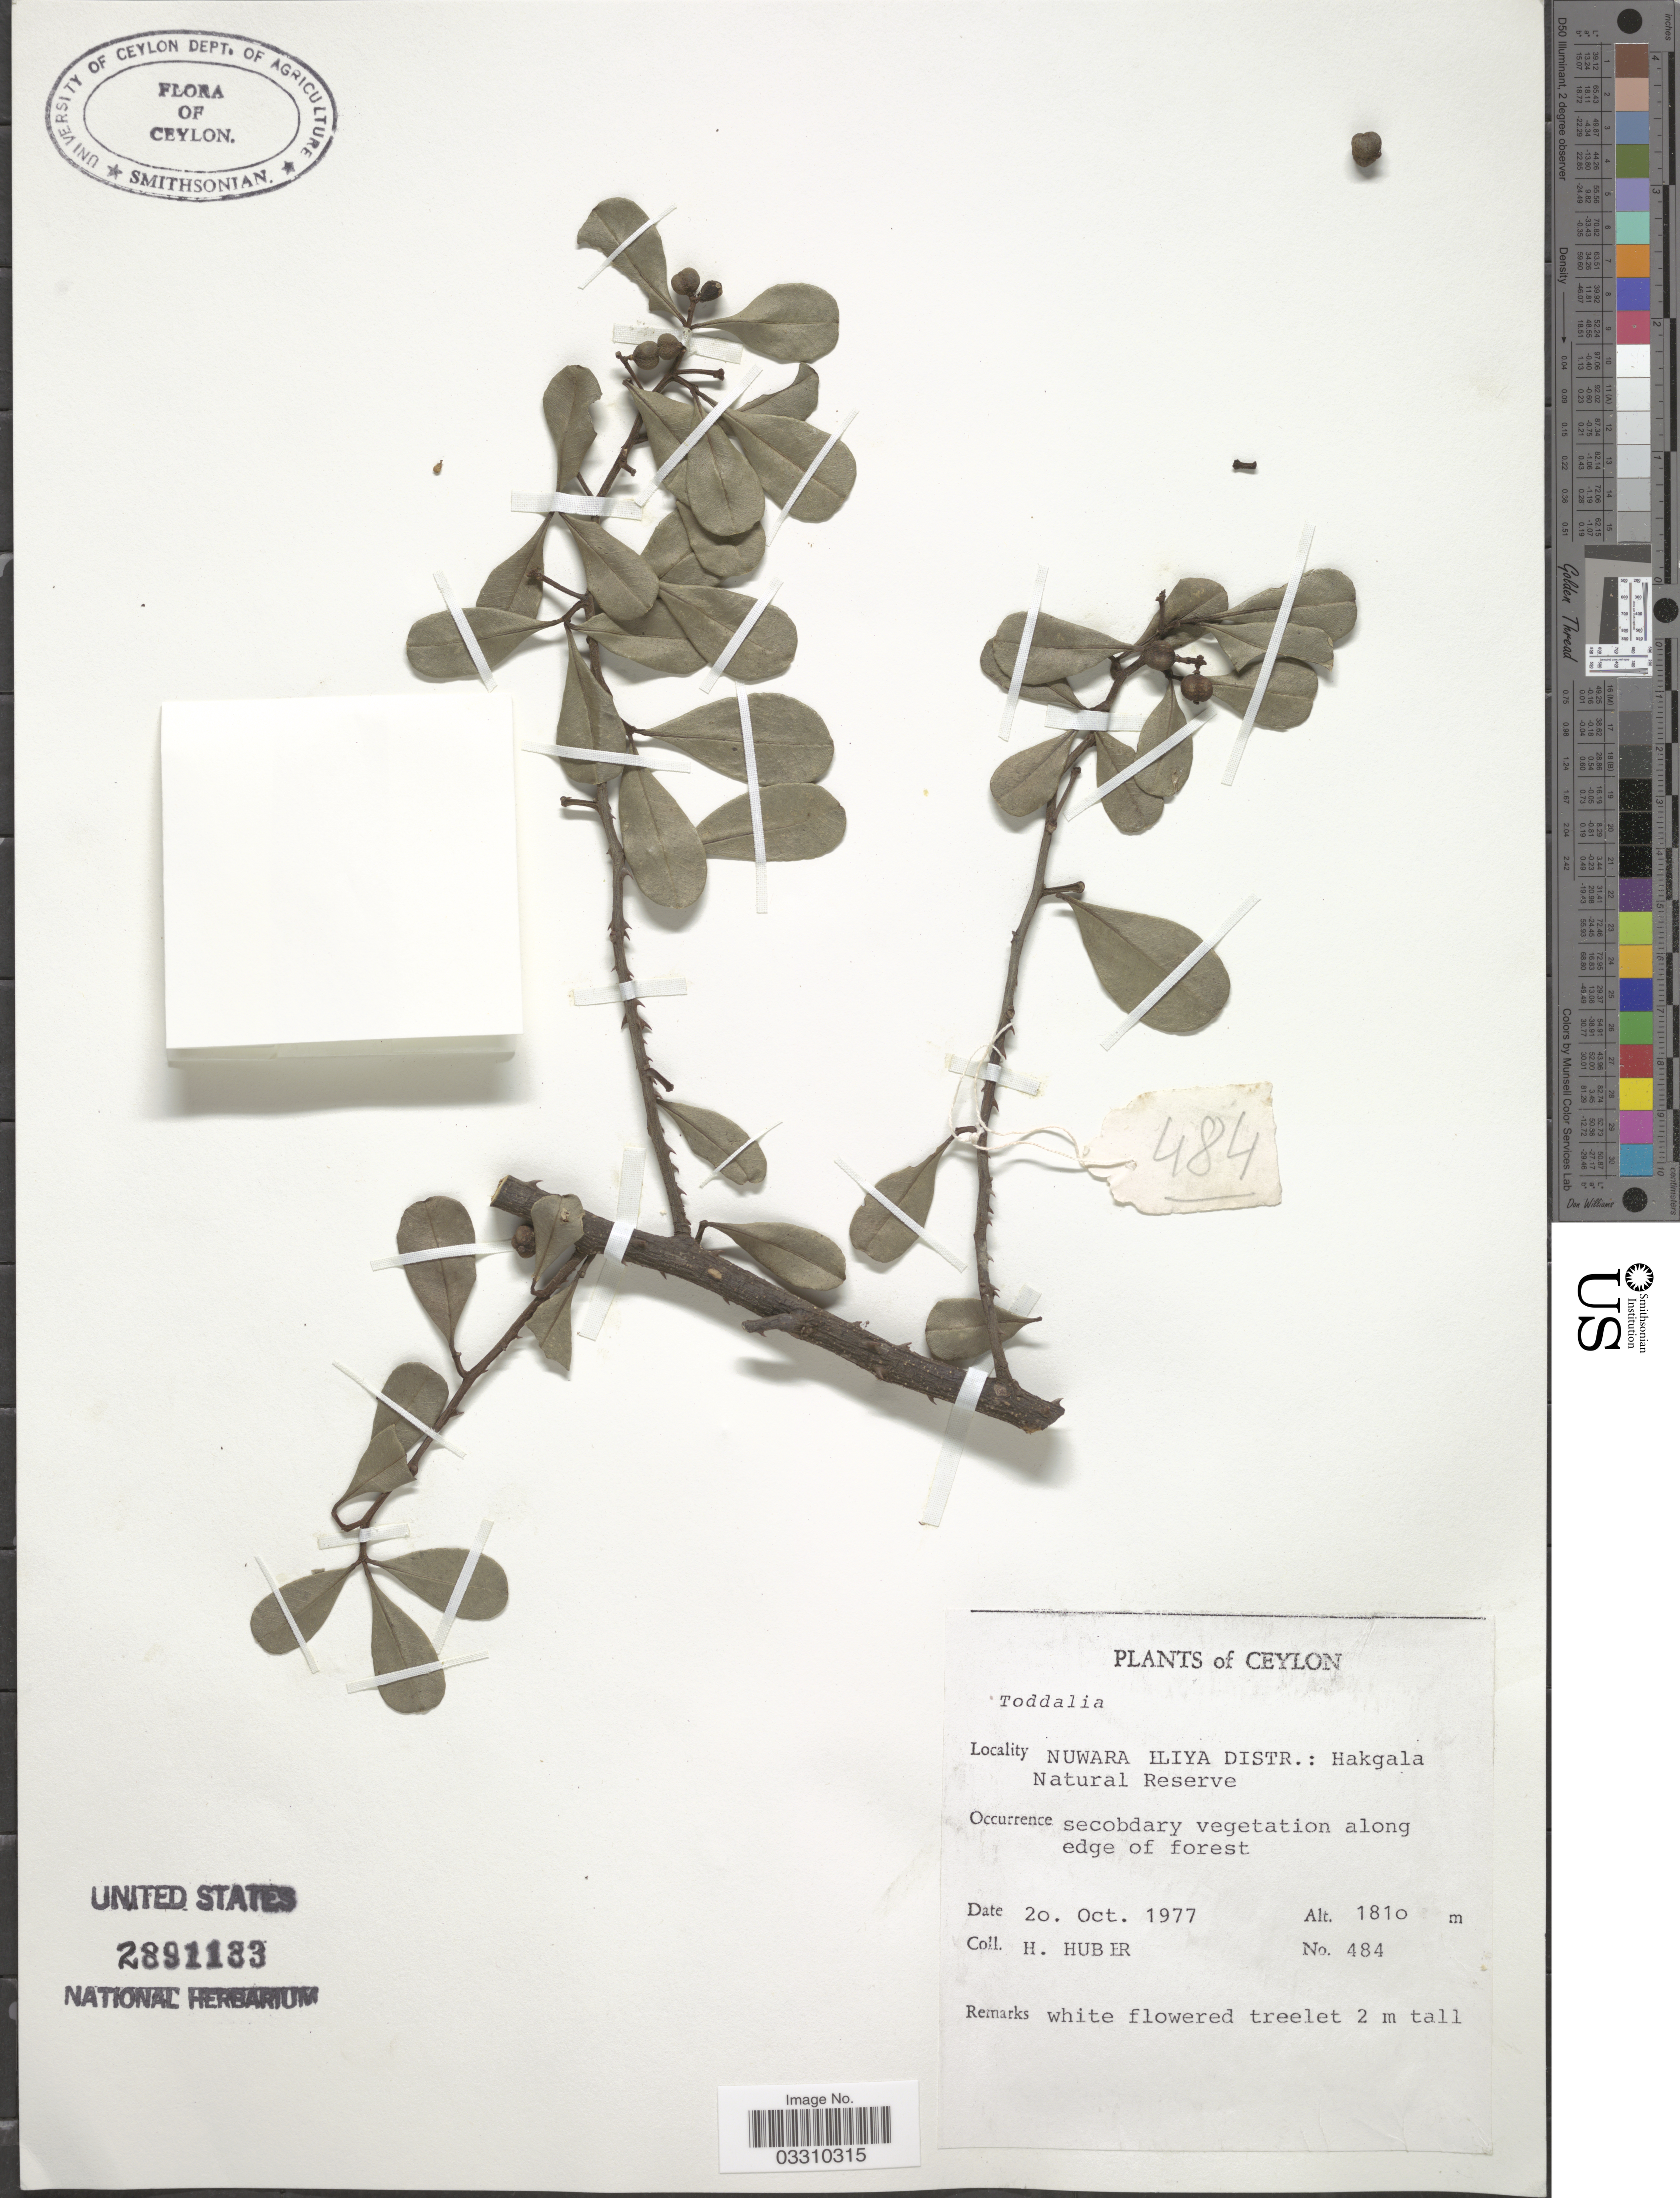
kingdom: Plantae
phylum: Tracheophyta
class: Magnoliopsida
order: Sapindales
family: Rutaceae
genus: Zanthoxylum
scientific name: Zanthoxylum sp.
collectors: H. Huber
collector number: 484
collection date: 1977-10-20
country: Sri Lanka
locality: Nuwara Eliya Distr.: Hakgala Natural Reserve.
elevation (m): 1810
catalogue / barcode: US 2891133